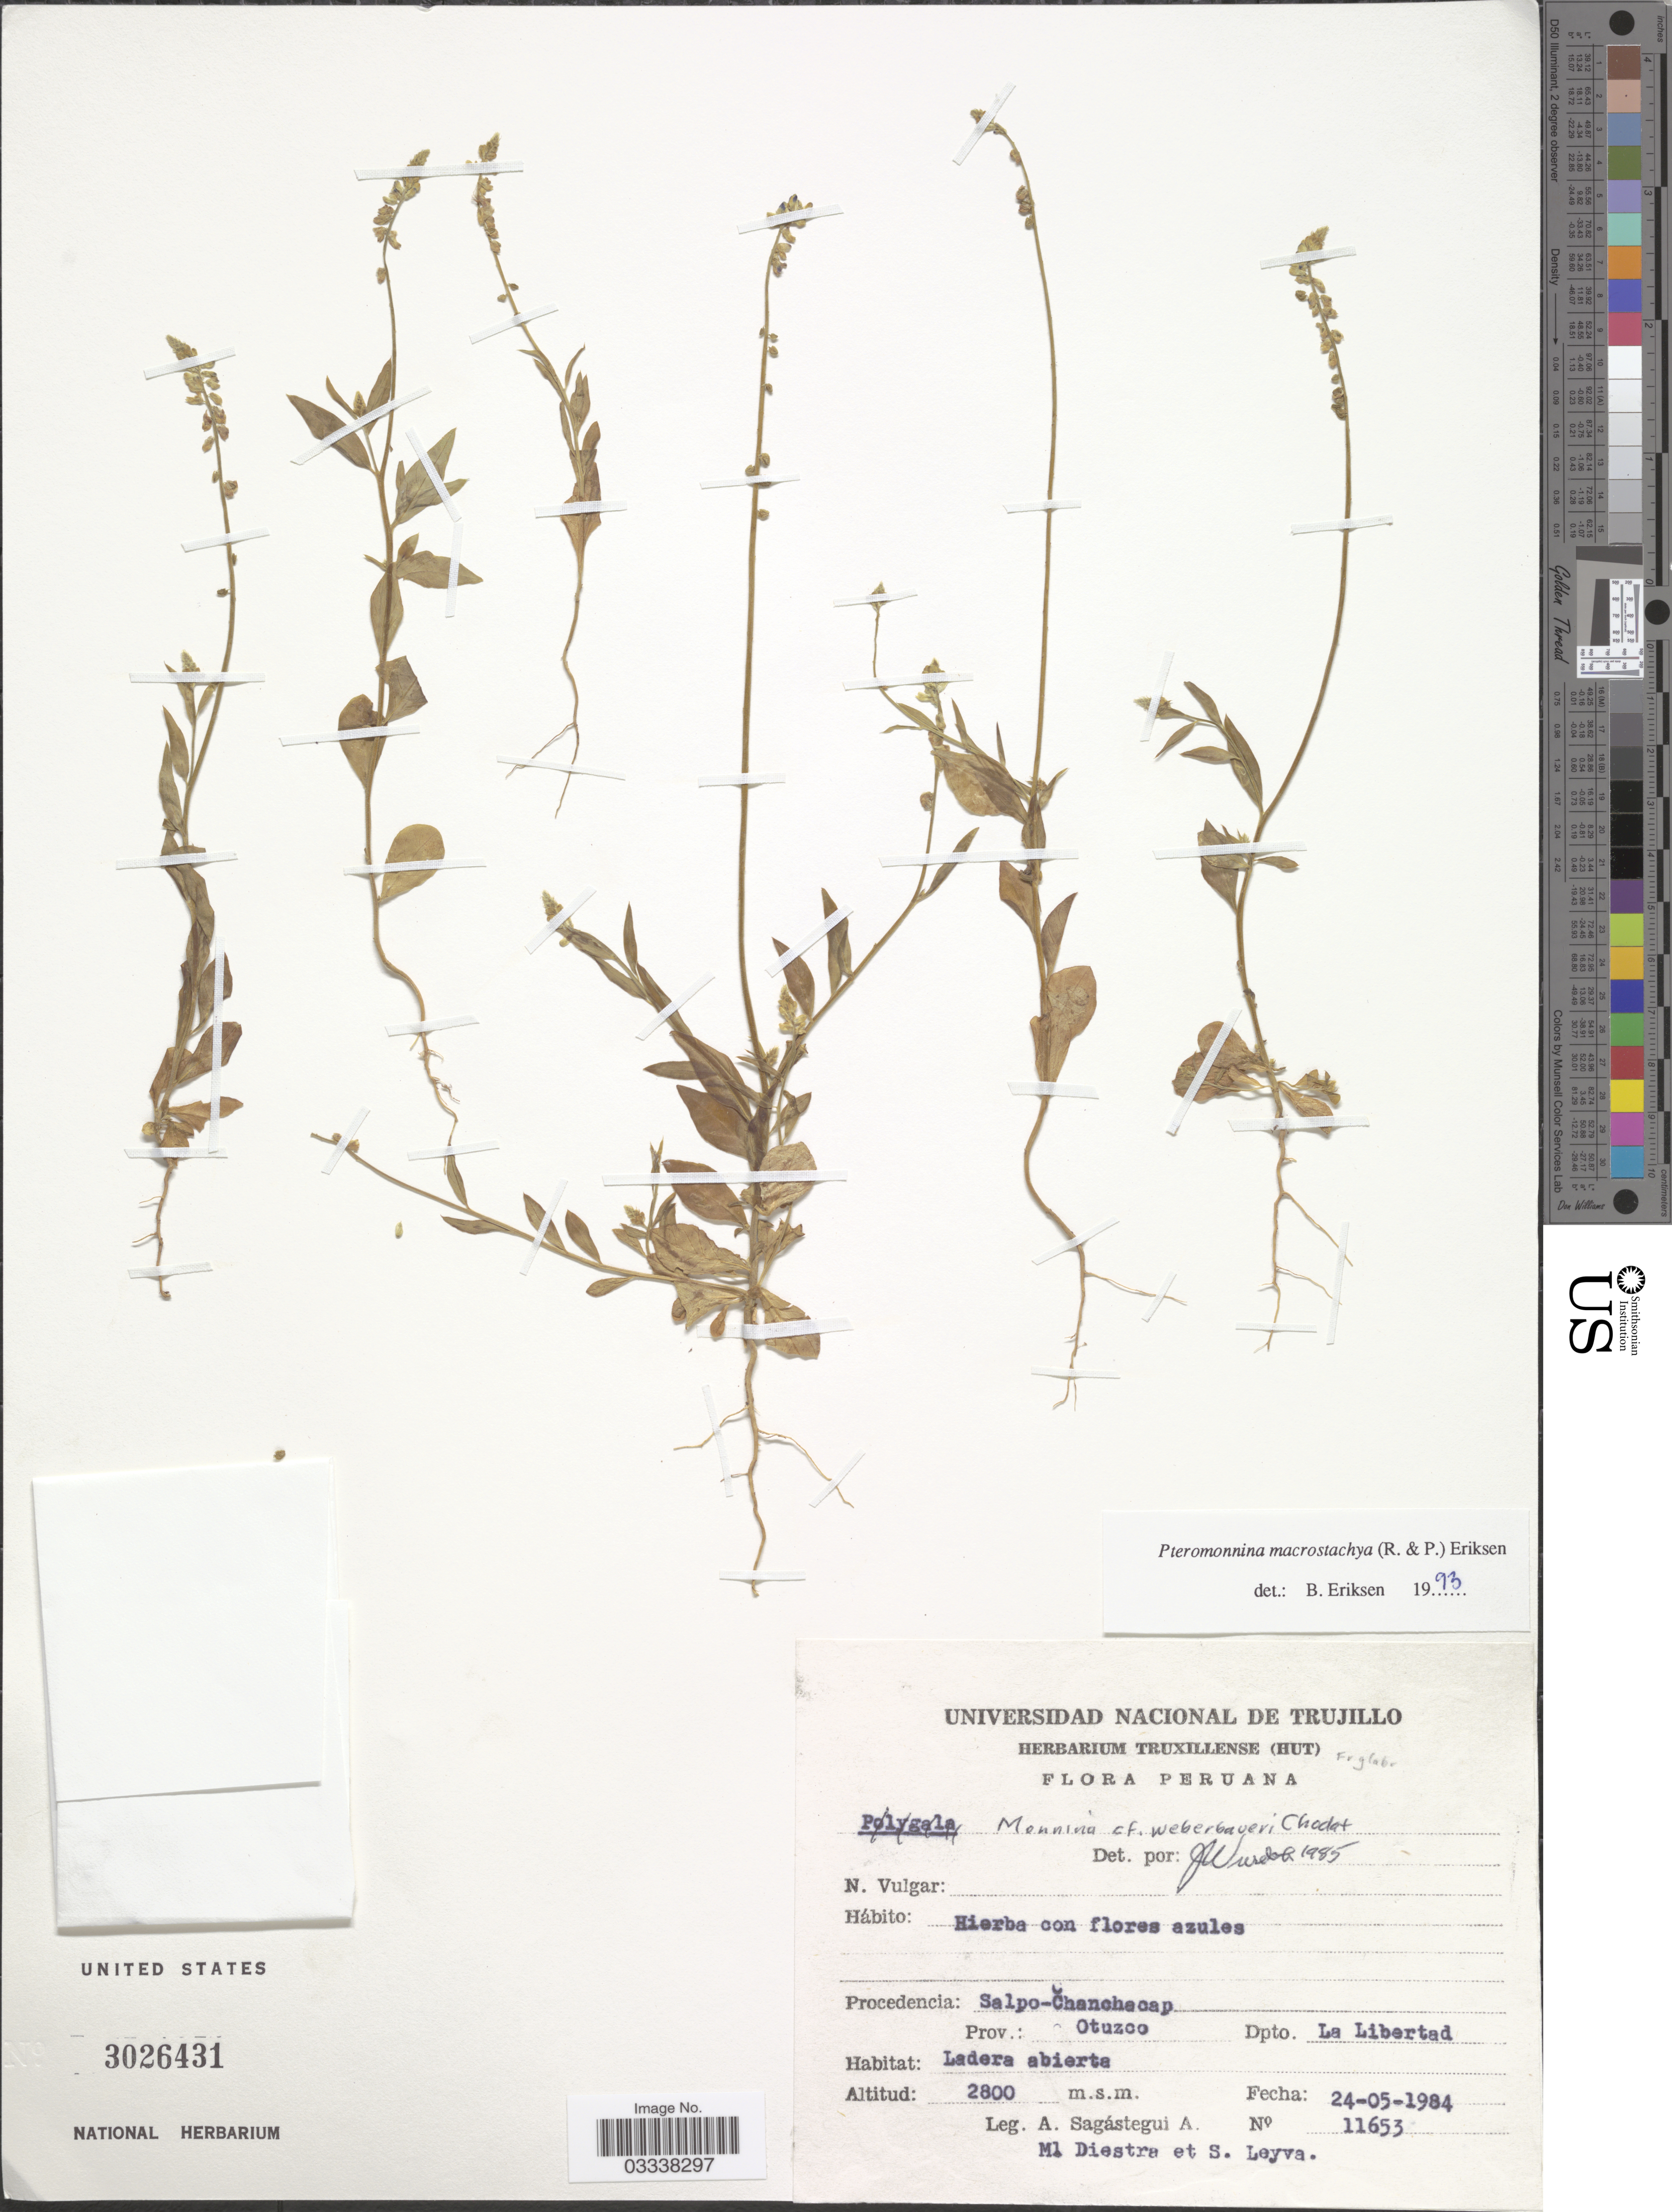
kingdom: Plantae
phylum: Tracheophyta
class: Magnoliopsida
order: Fabales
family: Polygalaceae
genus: Monnina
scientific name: Monnina macrostachya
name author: Ruiz & Pav.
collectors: A. Sagástegui A., M. Diestra & S. Leyva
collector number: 11653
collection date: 1984-05-24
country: Peru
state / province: La Libertad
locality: Salpo-Chanchacap, Prov.: Otuzco, Dpto. La Libertad.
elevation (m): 2800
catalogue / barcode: US 3026431